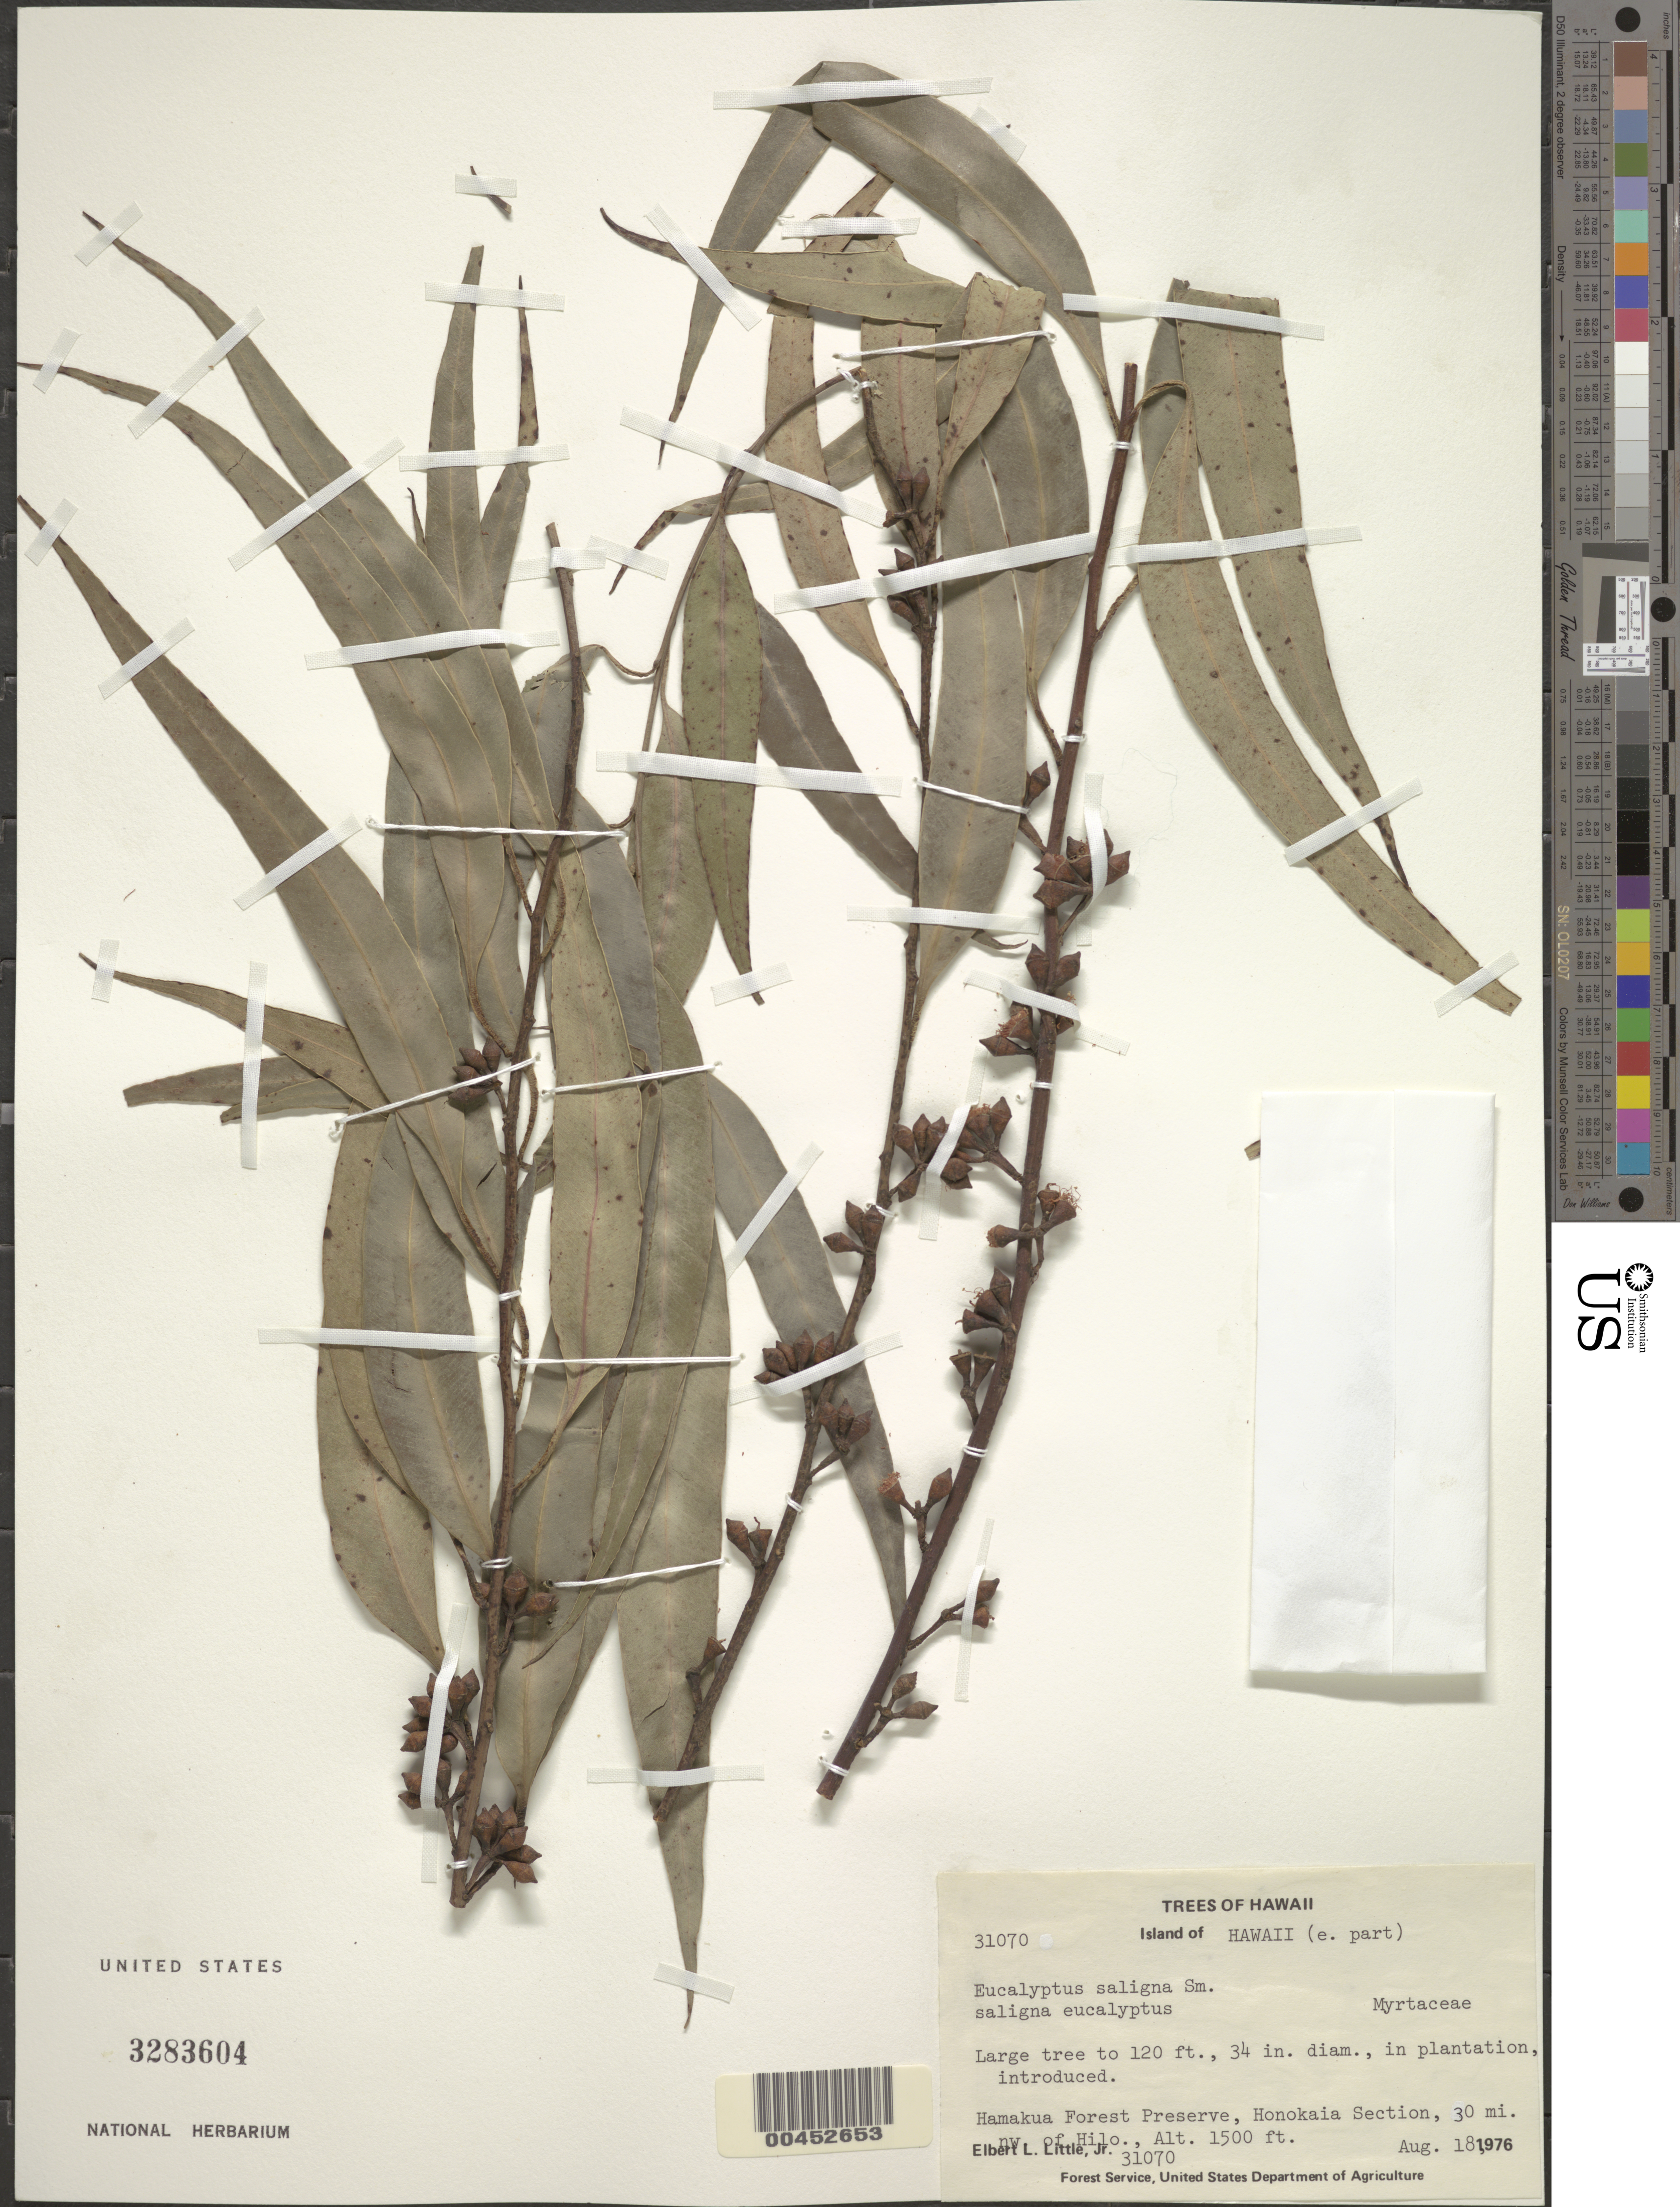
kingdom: Plantae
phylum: Tracheophyta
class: Magnoliopsida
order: Myrtales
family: Myrtaceae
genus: Eucalyptus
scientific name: Eucalyptus saligna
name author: Sm.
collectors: E. L. Little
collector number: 31070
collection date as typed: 18 Aug 1976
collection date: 1976-08-18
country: United States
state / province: Hawaii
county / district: Hawaii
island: Hawaii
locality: E part of Hawaii, Hamakua Forest Preserve, Honokaia Section, 30 mi NW of Hilo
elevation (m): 457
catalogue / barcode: US 3283604